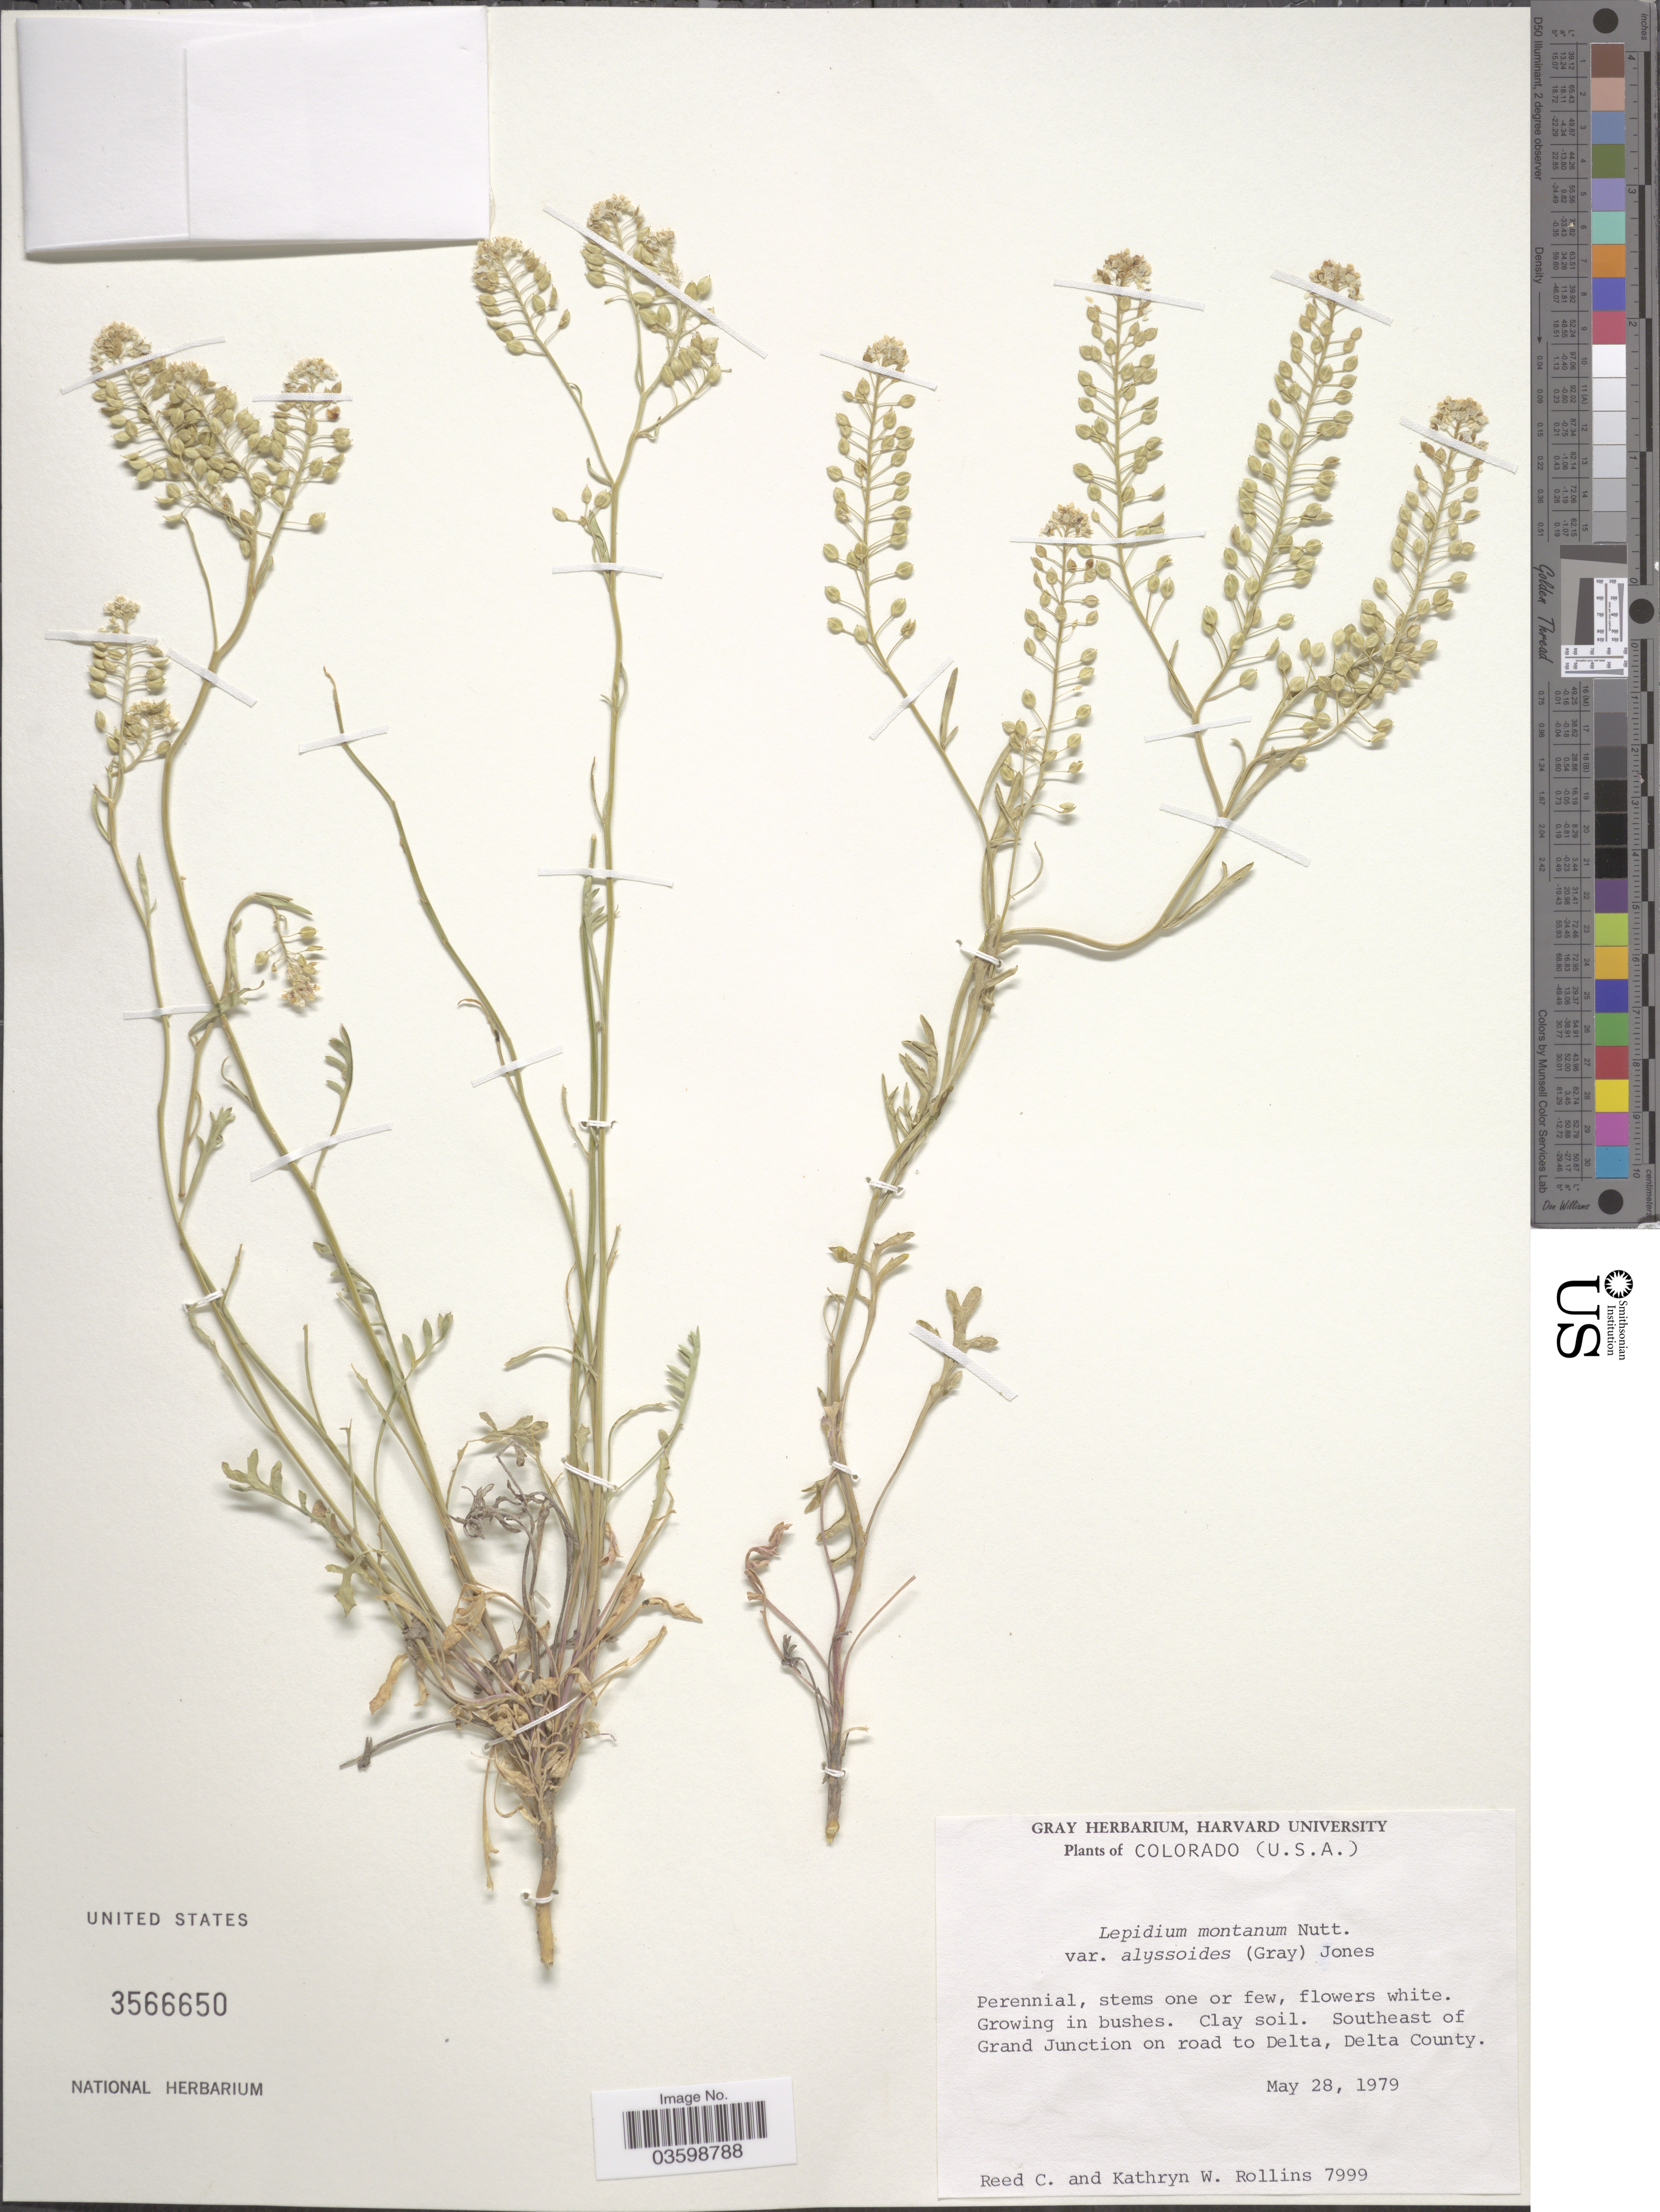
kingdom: Plantae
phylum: Tracheophyta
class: Magnoliopsida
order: Brassicales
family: Brassicaceae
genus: Lepidium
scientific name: Lepidium montanum var. jonesii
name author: (Rydb.) C.L. Hitchc.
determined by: Al-Shehbaz, I. A., (MO), Missouri Botanical Garden (UNITED STATES)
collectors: R. C. Rollins & K. W. Rollins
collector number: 7999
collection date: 1979-05-28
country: United States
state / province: Colorado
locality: Southeast of Grand Junction on road to Delta, Delta County.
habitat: clay soil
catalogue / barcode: US 3566650